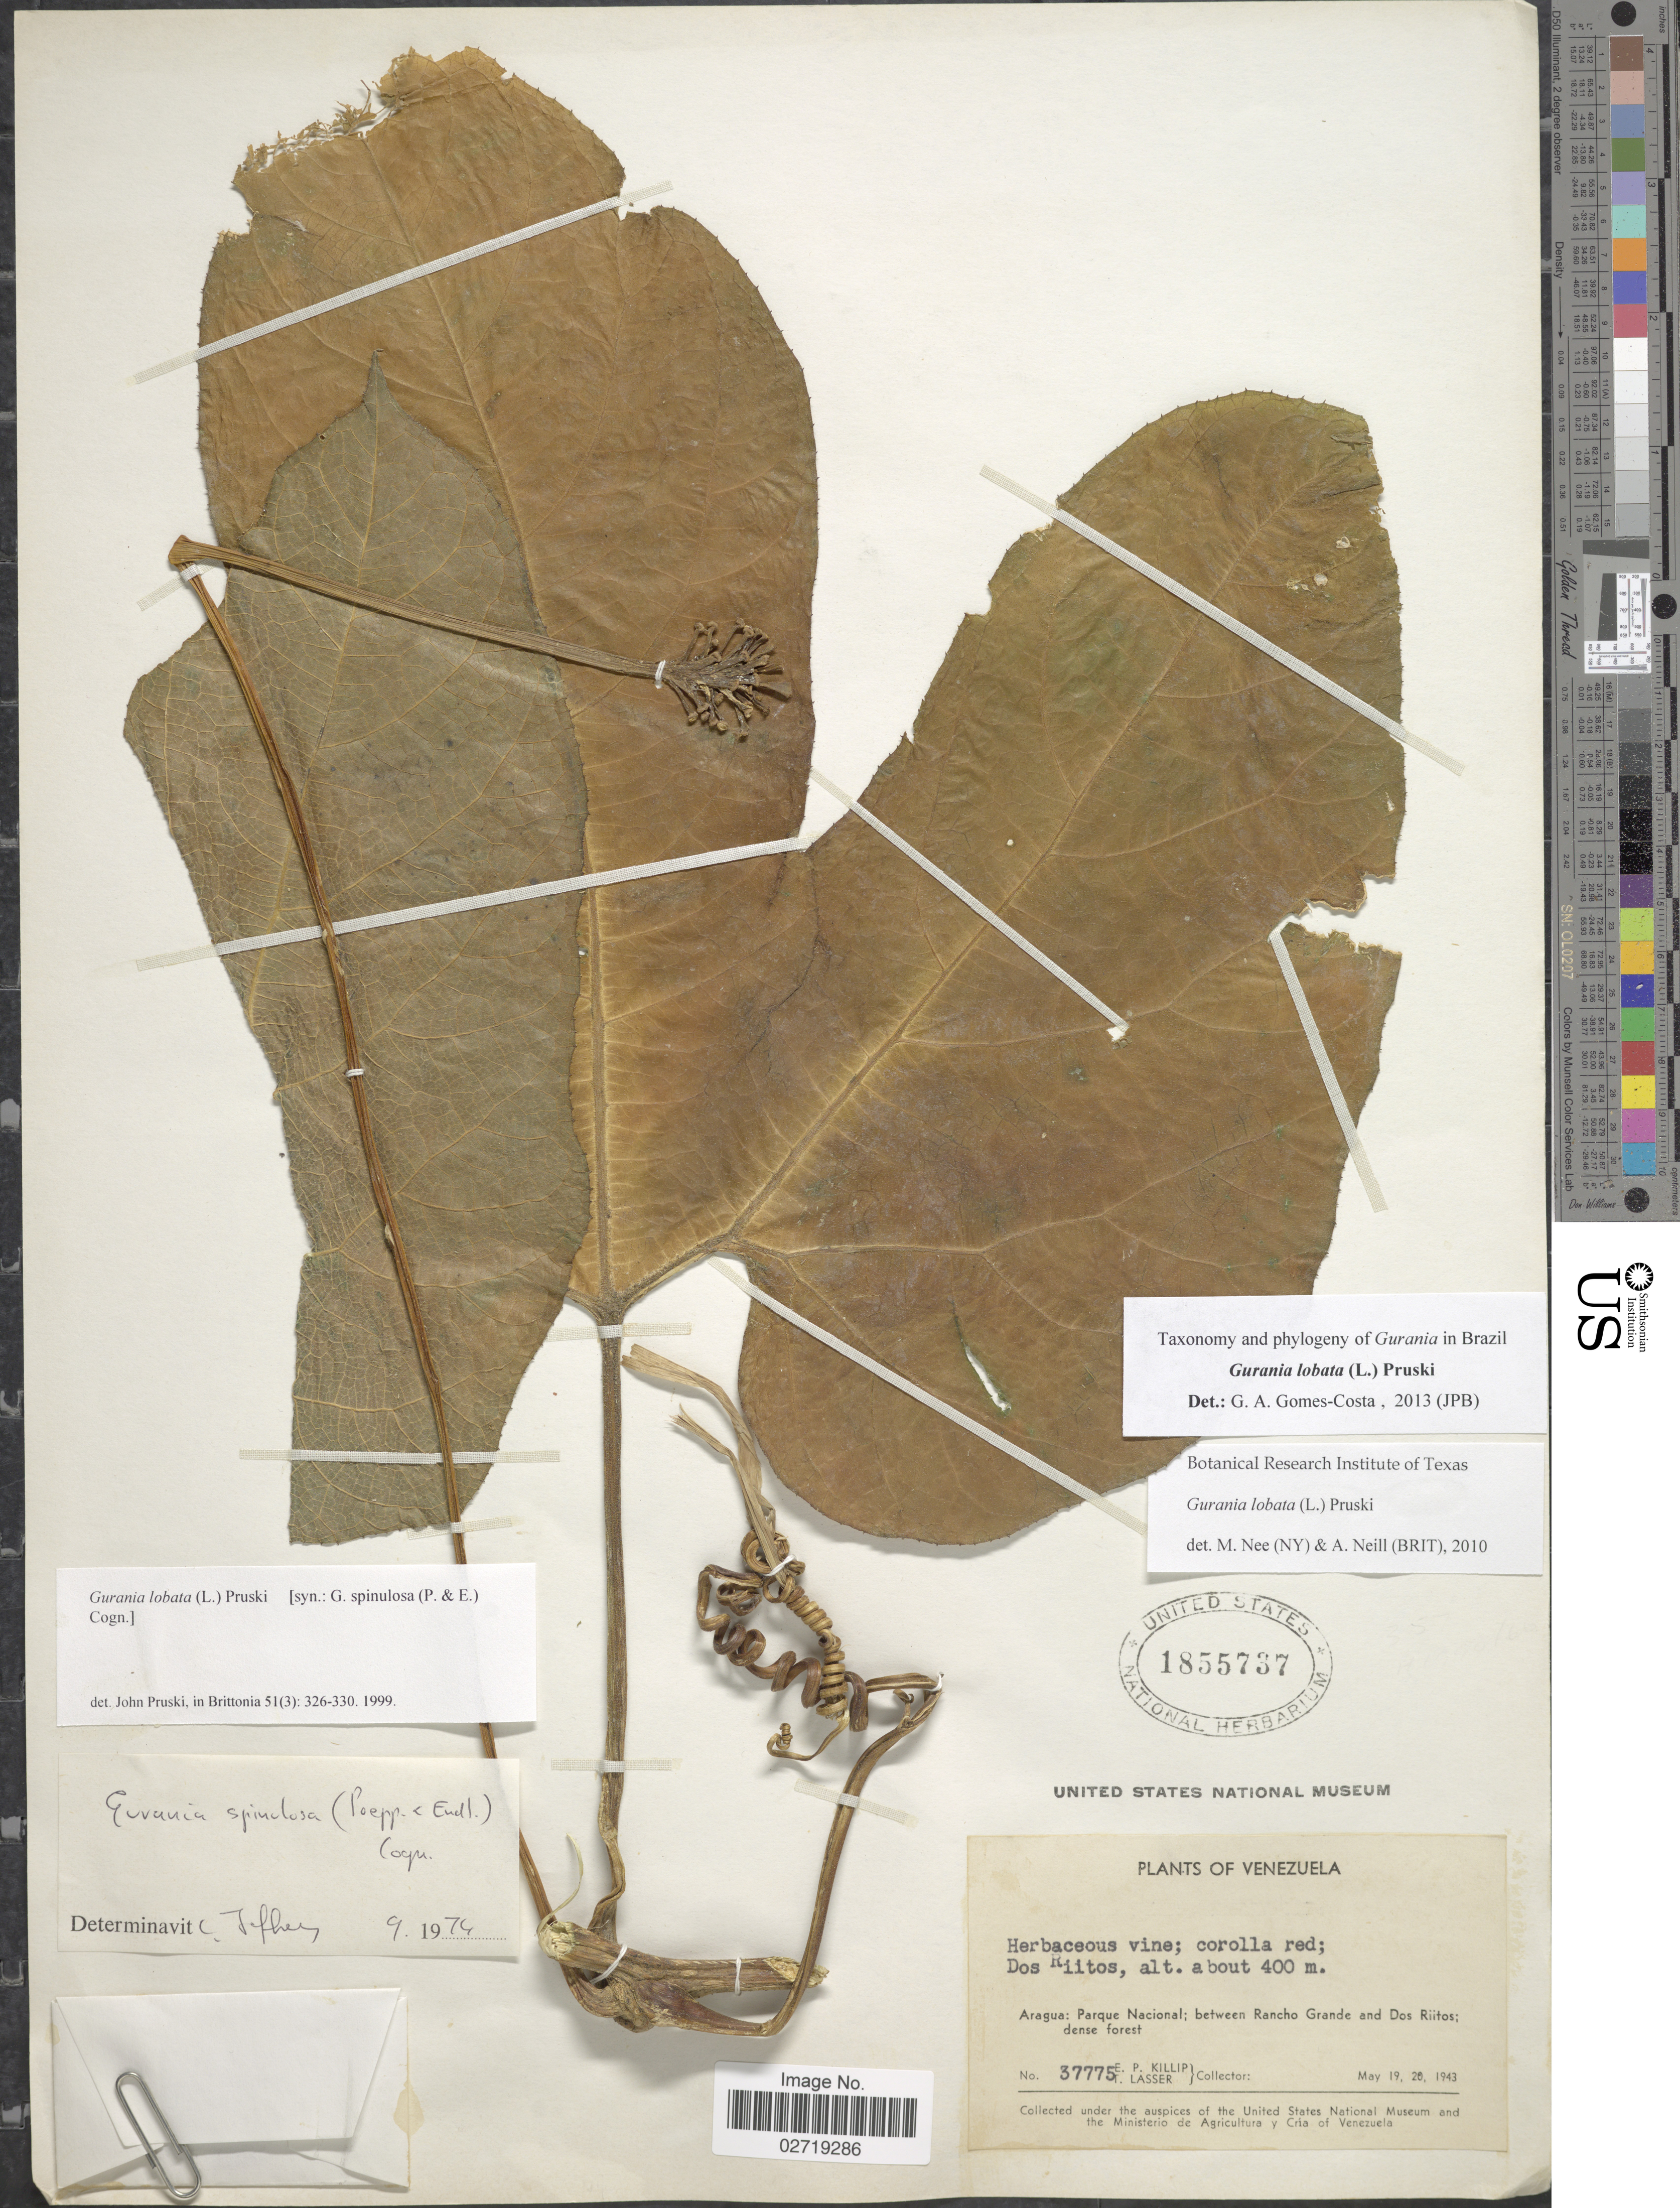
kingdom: Plantae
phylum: Tracheophyta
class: Magnoliopsida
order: Cucurbitales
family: Cucurbitaceae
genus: Gurania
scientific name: Gurania lobata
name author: (L.) Pruski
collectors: E. P. Killip & T. Lasser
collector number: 37775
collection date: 1943-05-19/1943-05-20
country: Venezuela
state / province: Aragua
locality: Parque Nacional; between Rancho Grande and Dos Riitos. Dos Riitos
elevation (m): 400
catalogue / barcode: US 1855737